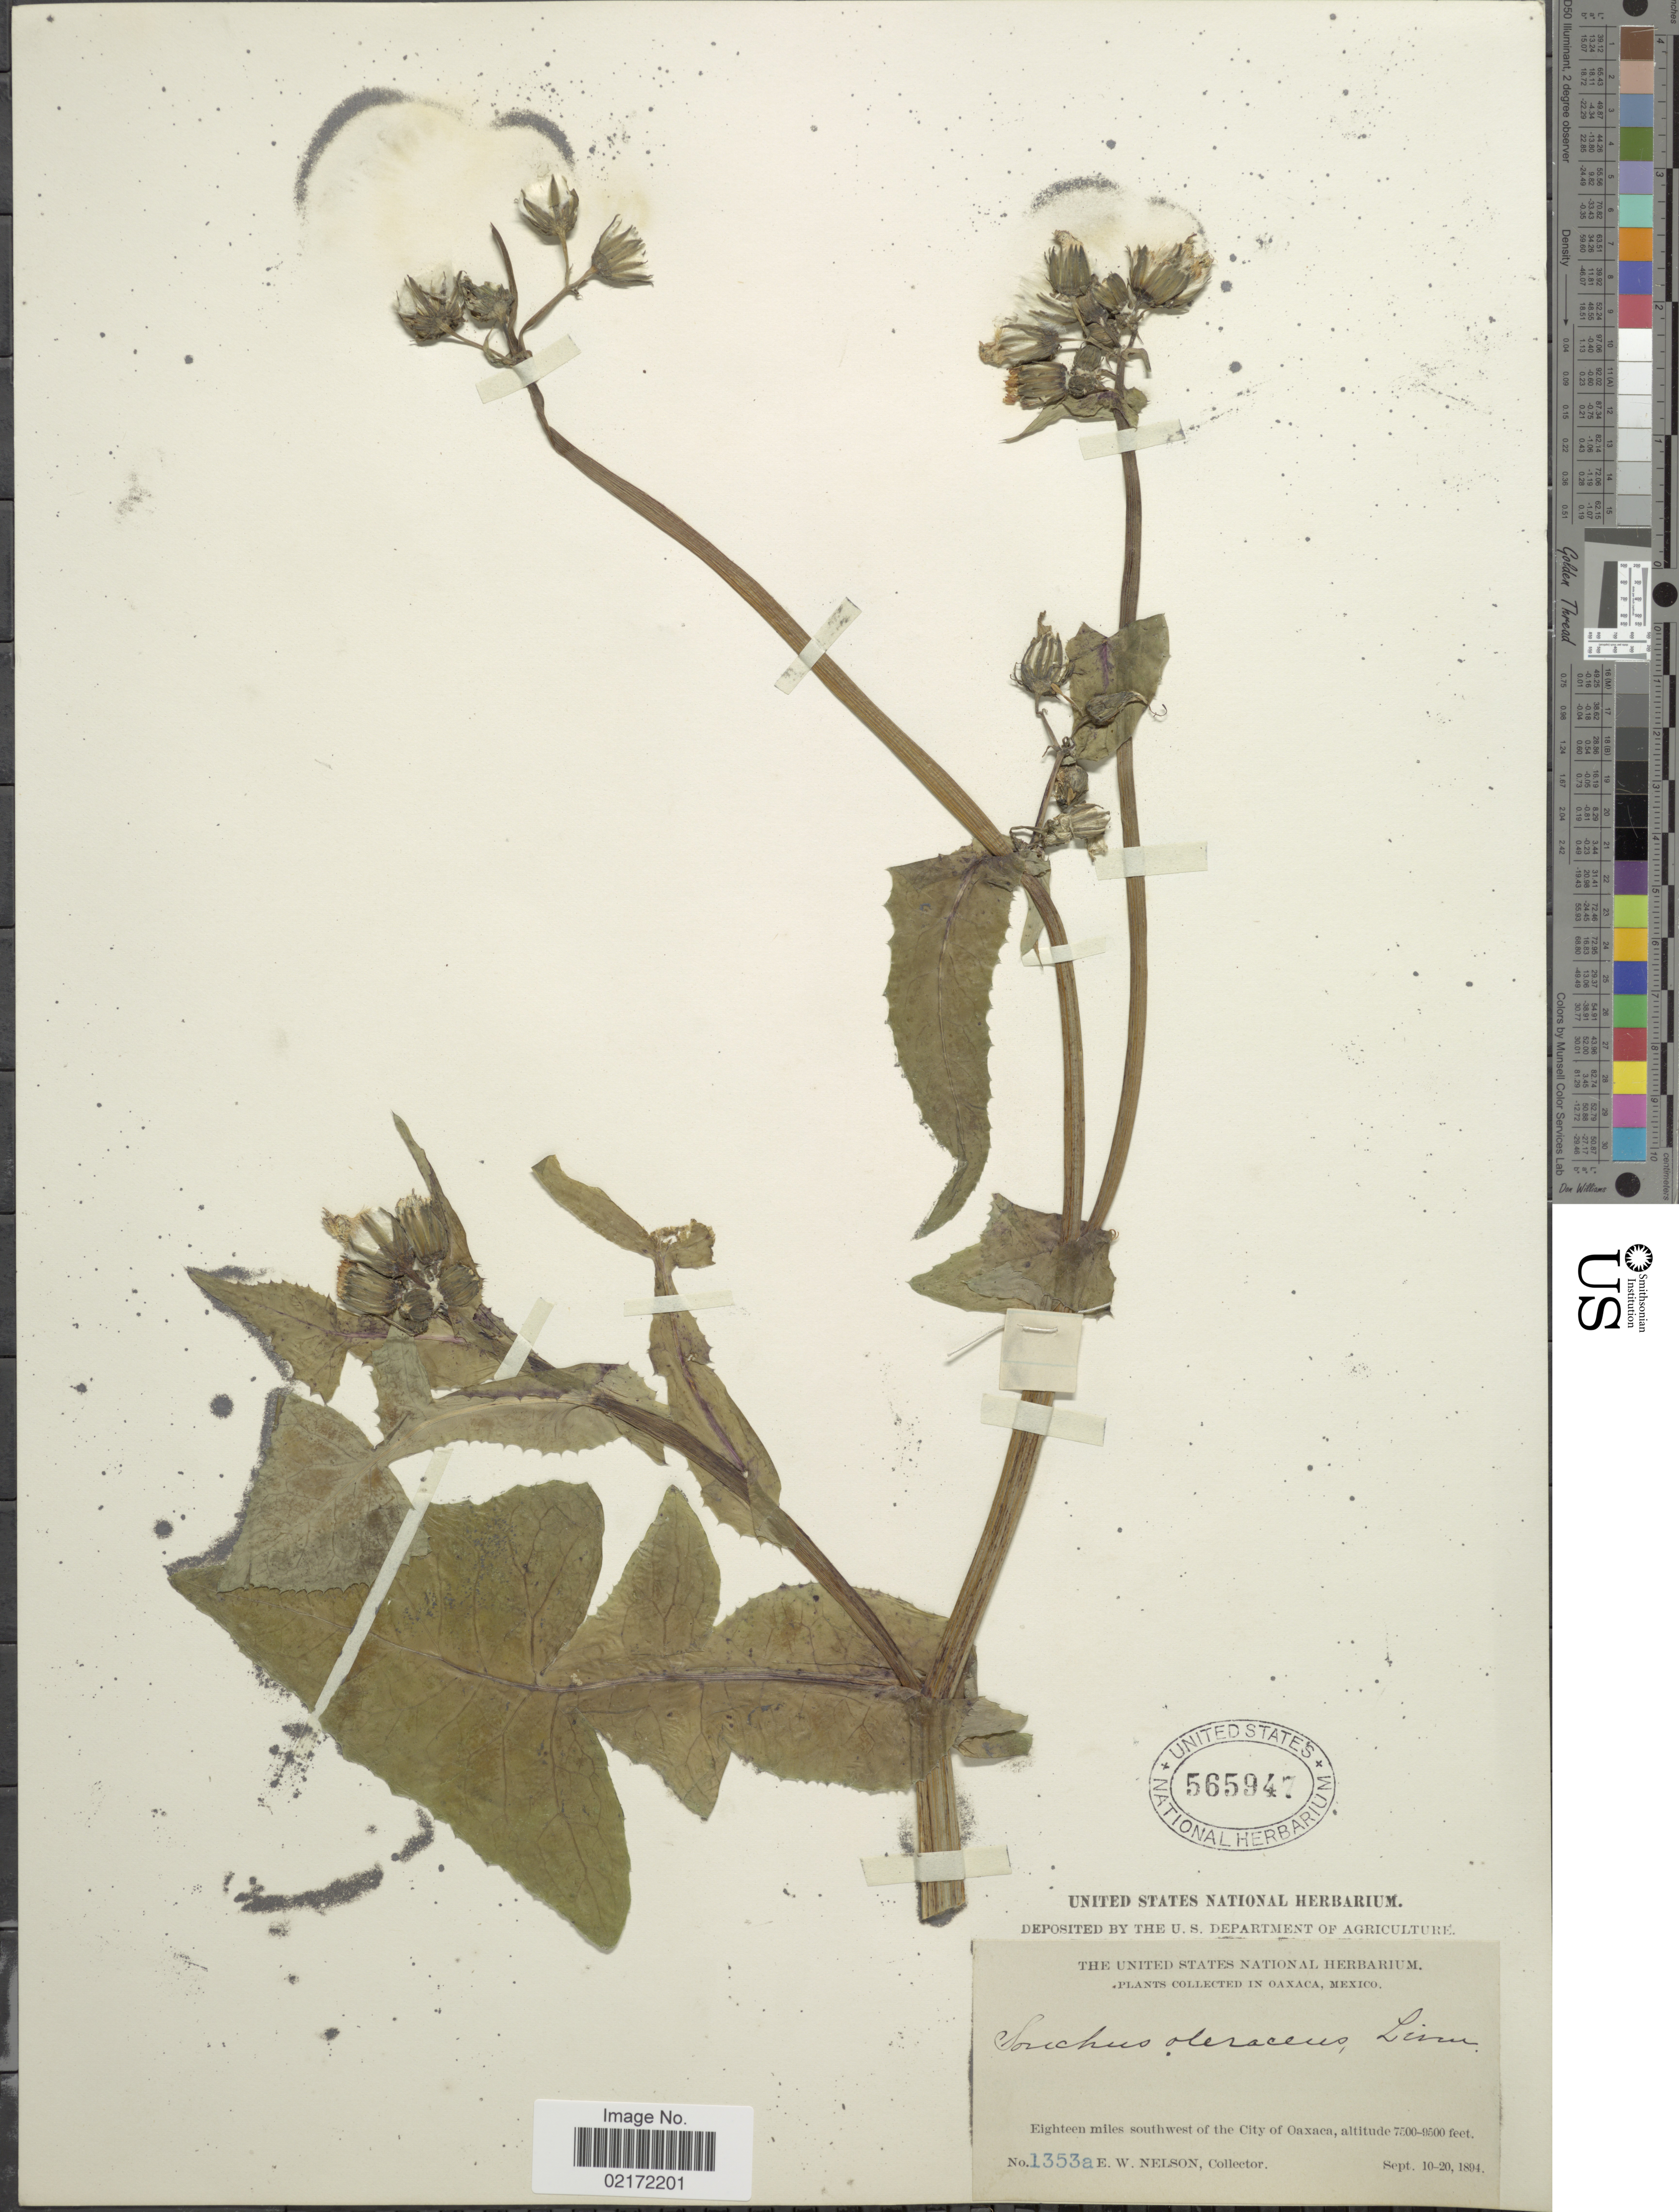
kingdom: Plantae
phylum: Tracheophyta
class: Magnoliopsida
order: Asterales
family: Asteraceae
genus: Sonchus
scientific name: Sonchus oleraceus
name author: L.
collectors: E. W. Nelson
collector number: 1353a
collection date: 1894-09-10/1894-09-20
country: Mexico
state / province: Oaxaca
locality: Eighteen miles southwest of the City of Oaxaca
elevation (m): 2286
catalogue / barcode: US 565947